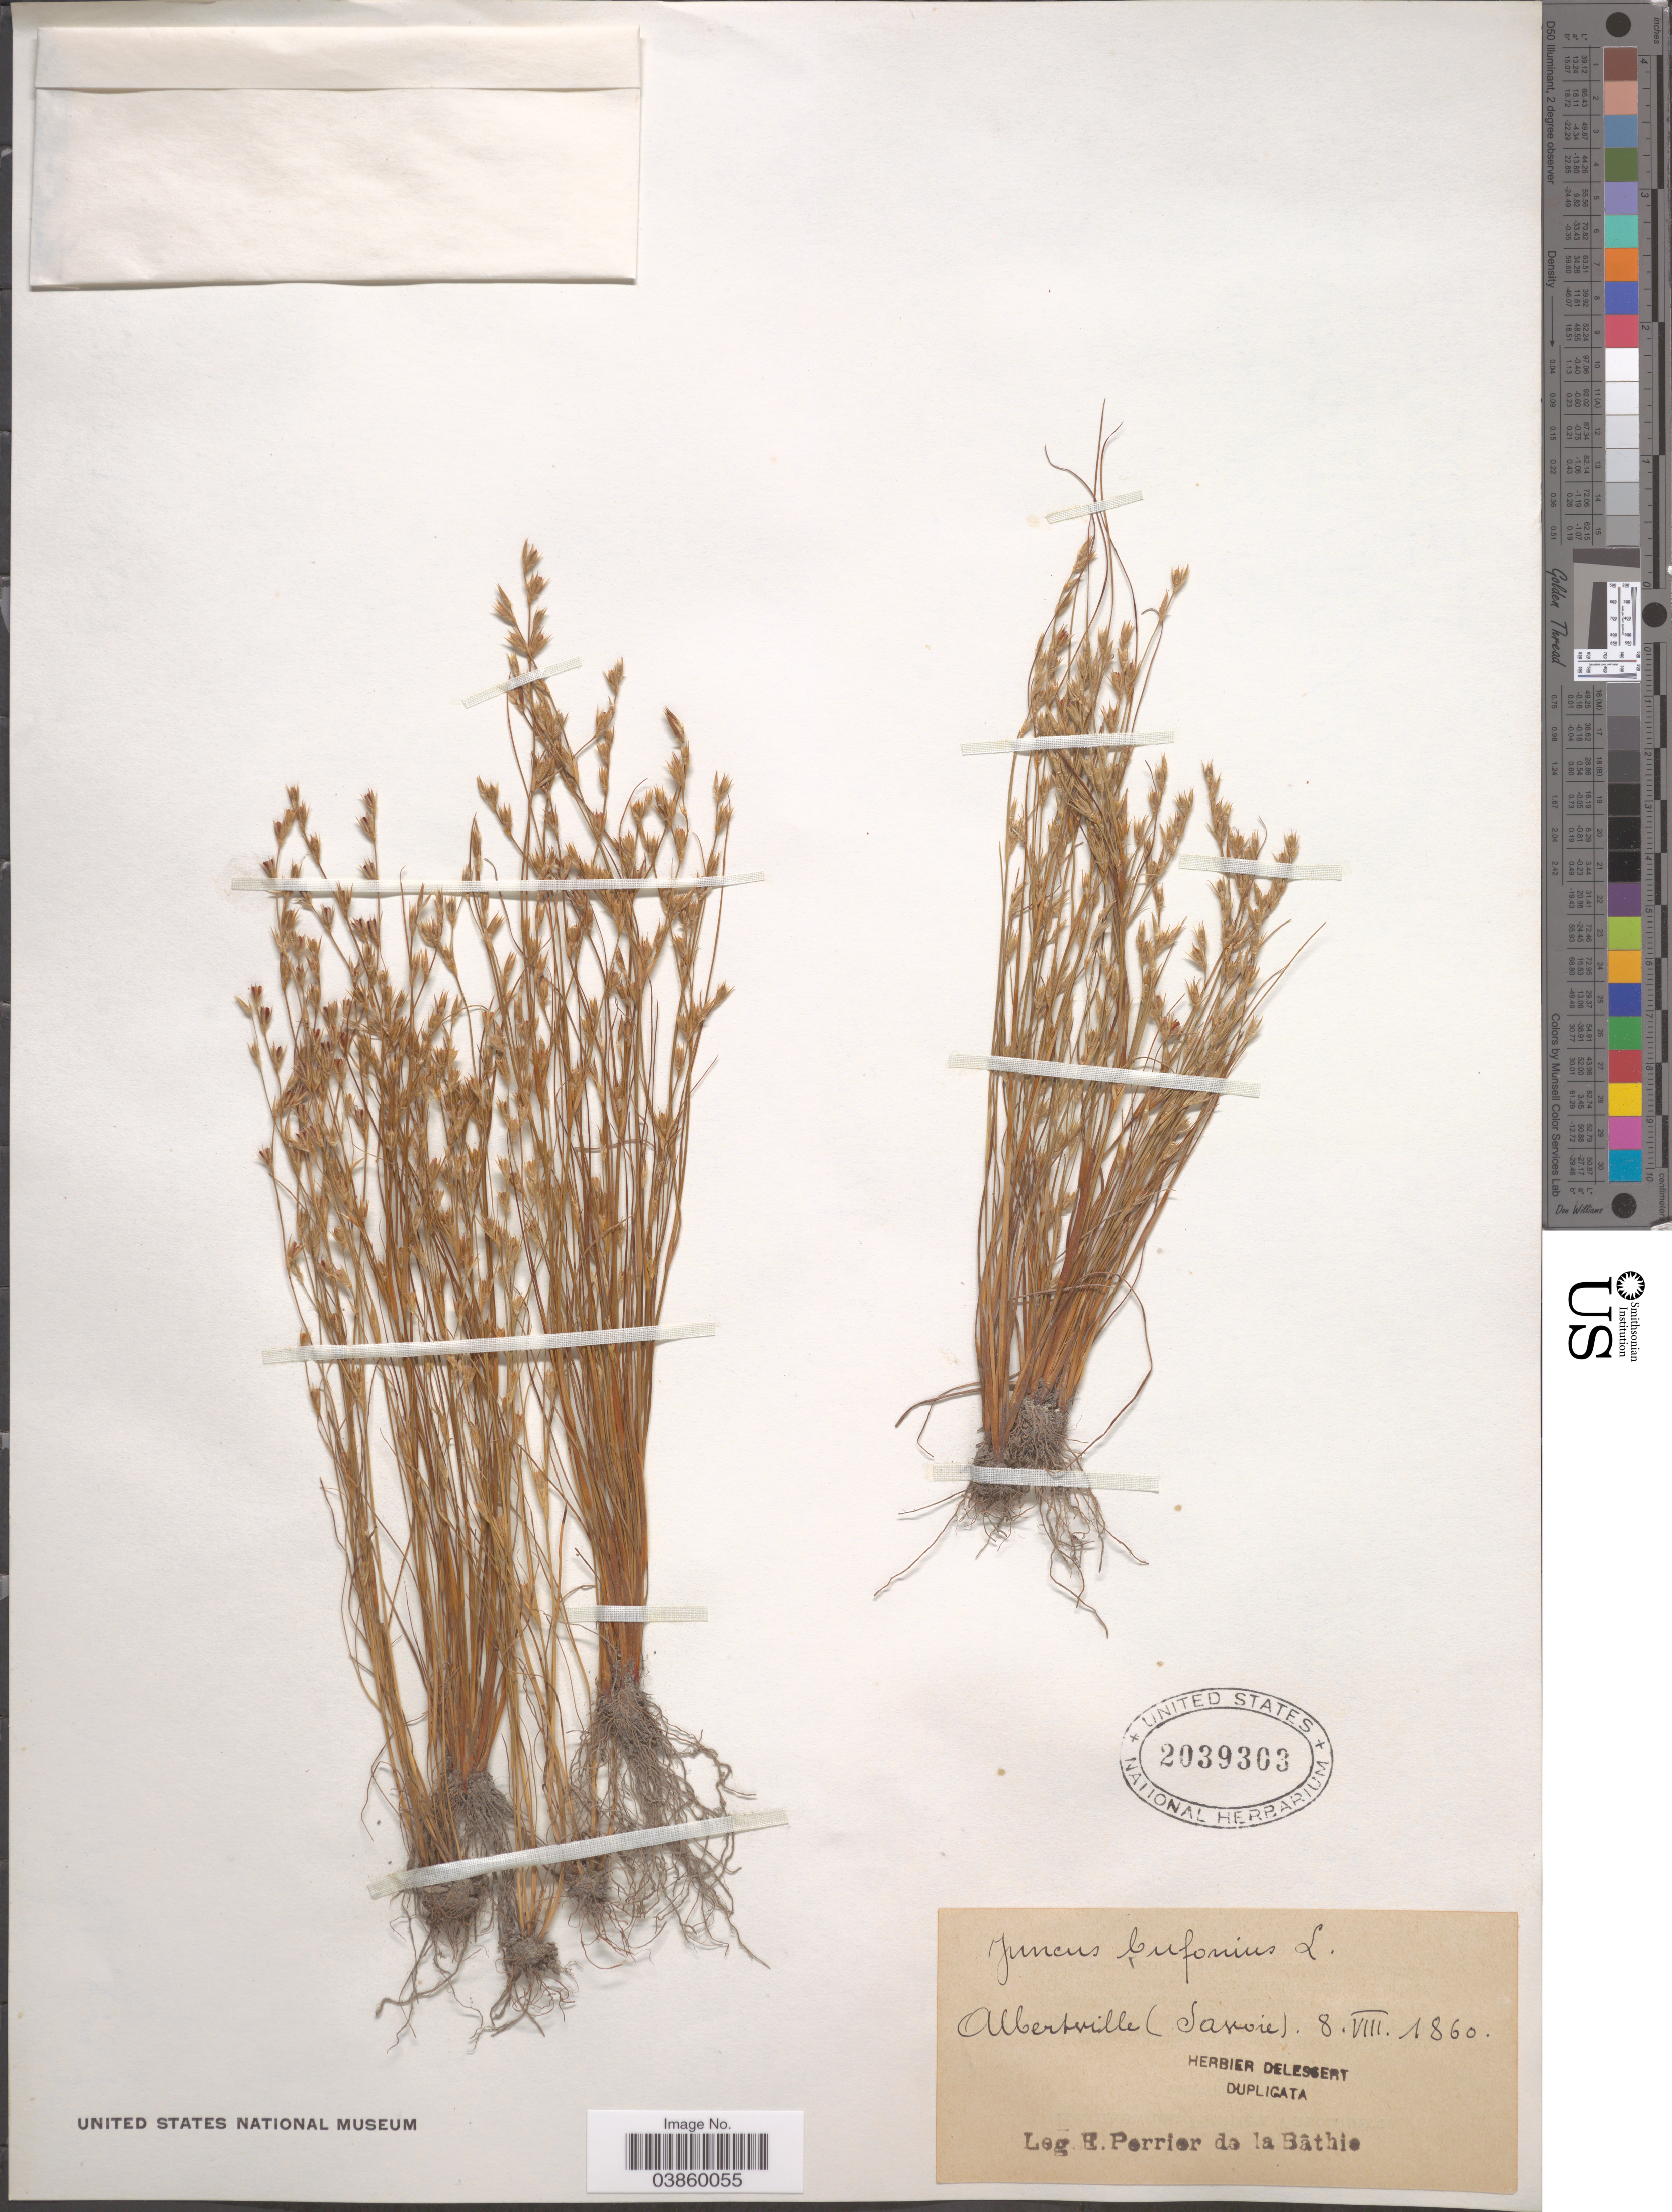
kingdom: Plantae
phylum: Tracheophyta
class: Liliopsida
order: Poales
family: Juncaceae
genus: Juncus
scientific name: Juncus bufonius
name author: L.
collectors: E. Perrier de la Bâthie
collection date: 1860-08-08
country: France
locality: Albertville (Savoie).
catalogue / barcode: US 2039303